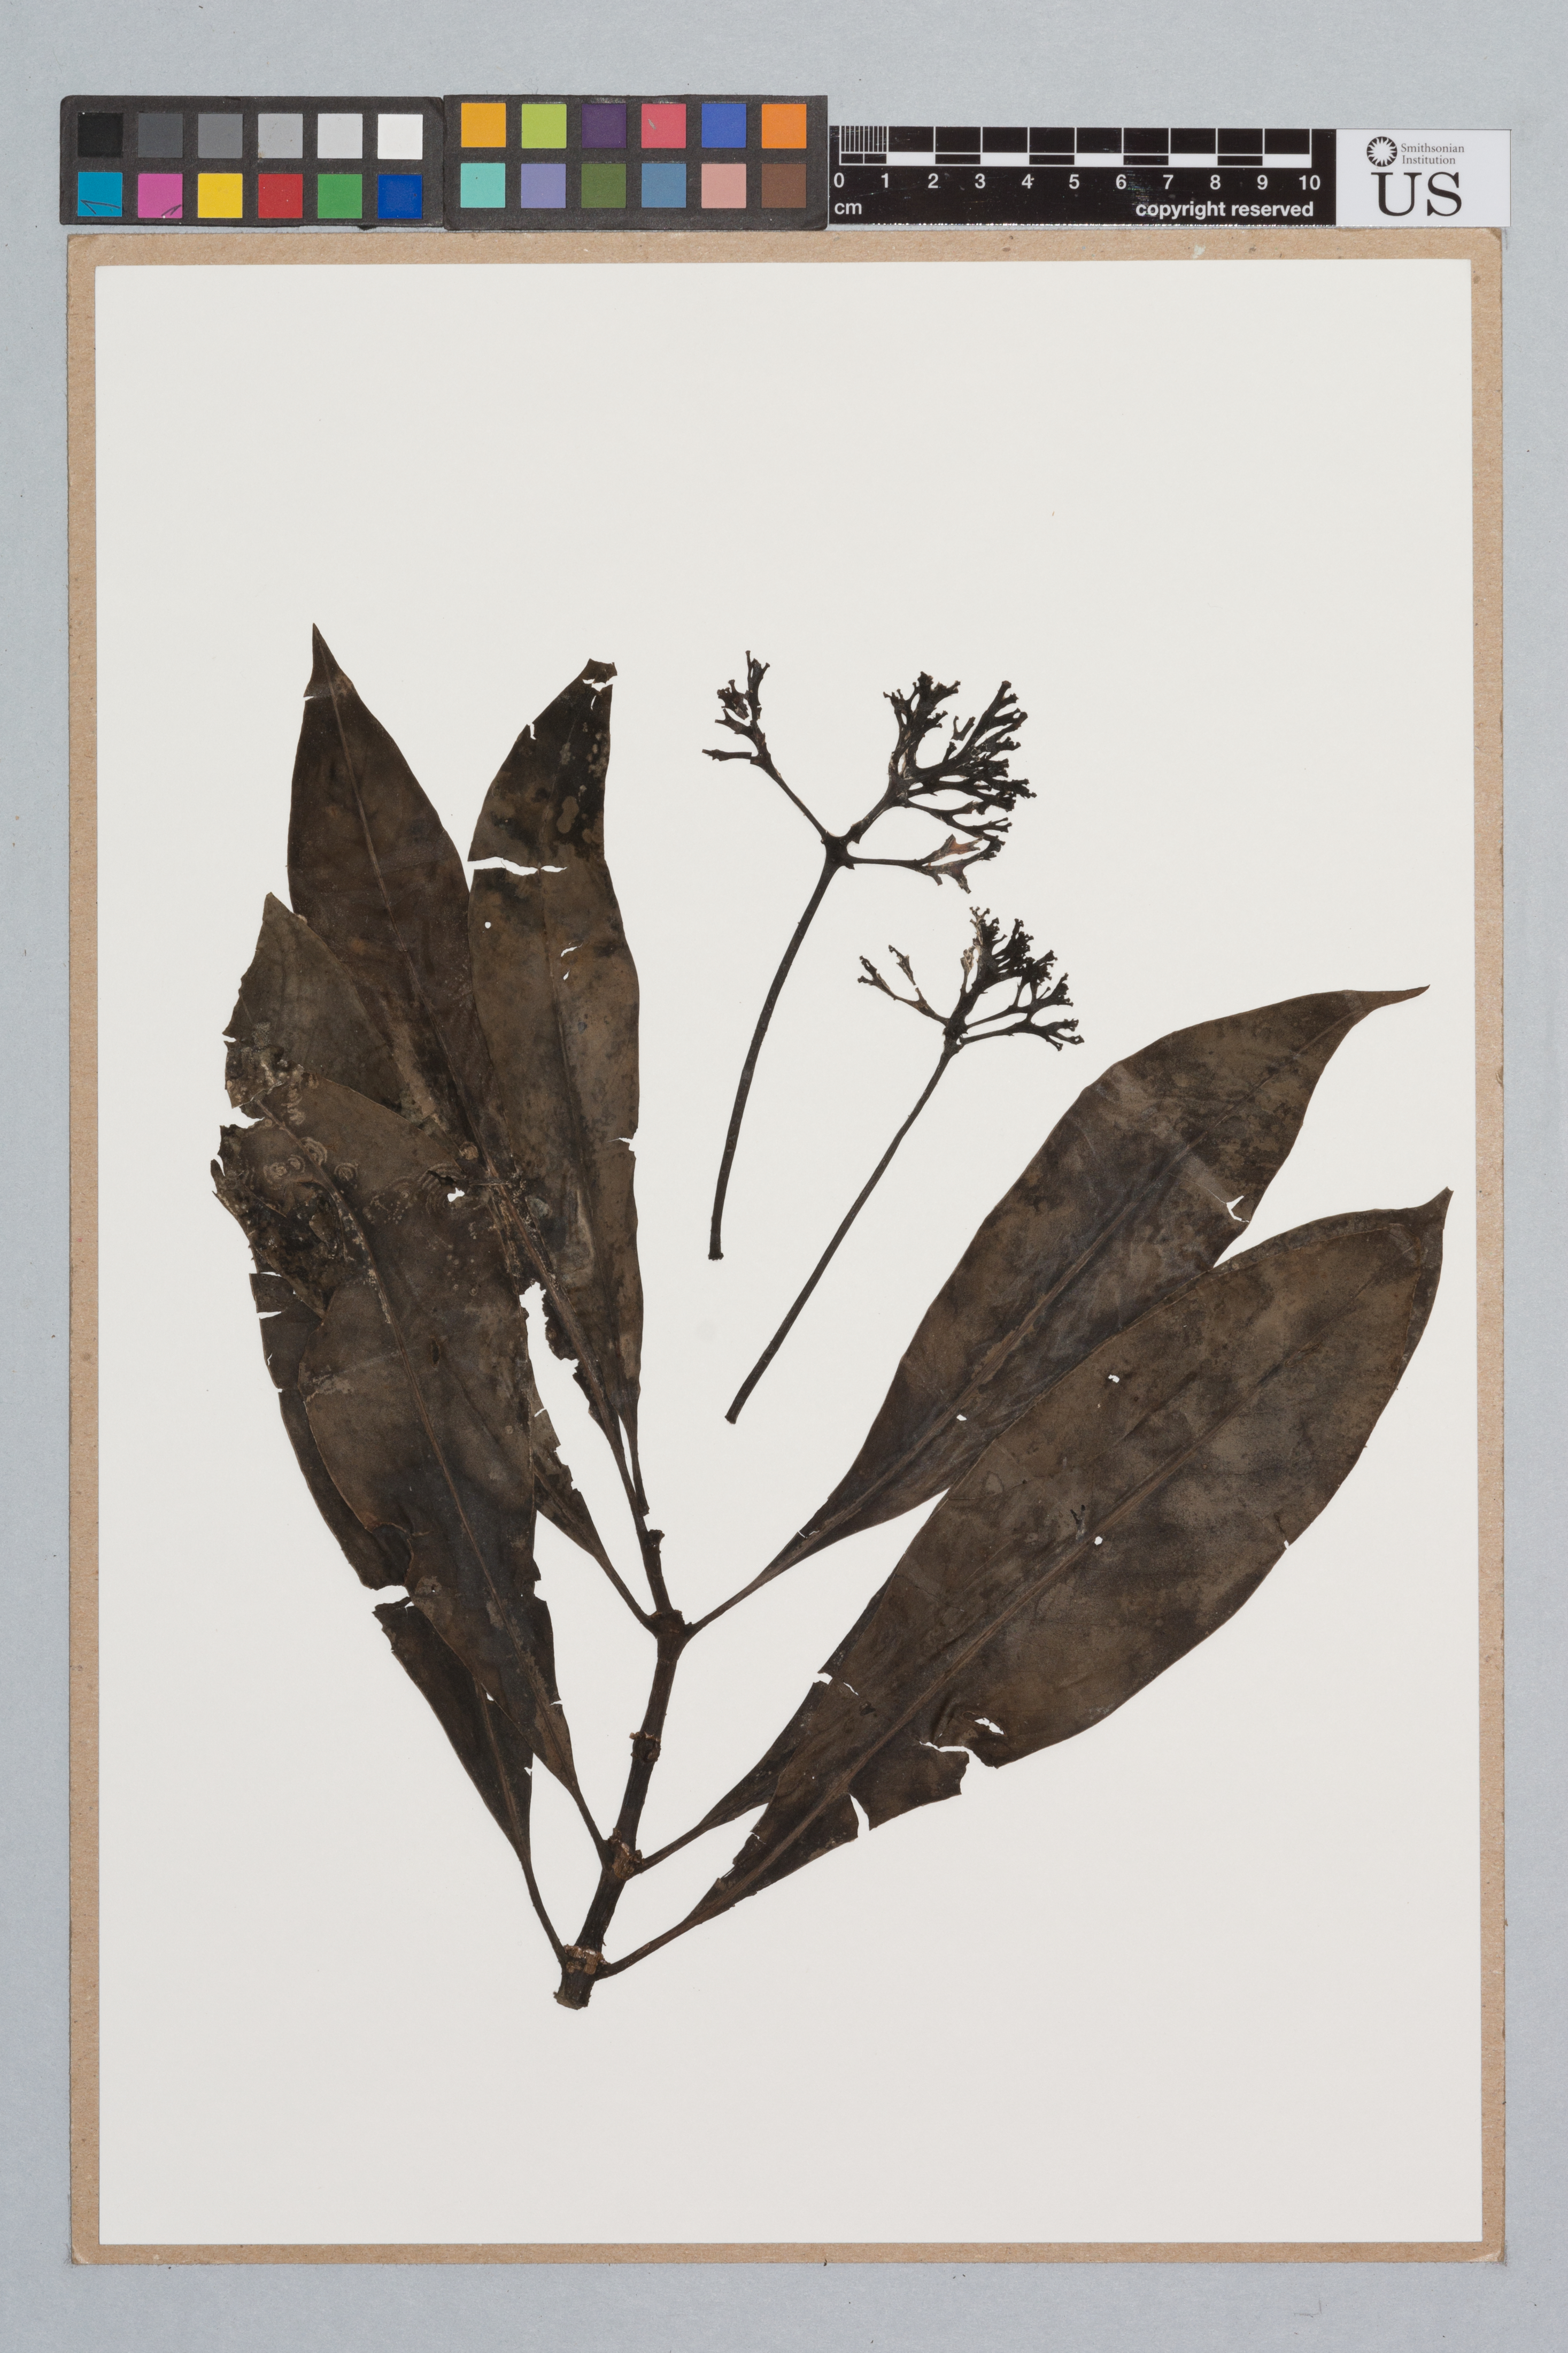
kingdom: Plantae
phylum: Tracheophyta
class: Magnoliopsida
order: Gentianales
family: Rubiaceae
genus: Psychotria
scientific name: Psychotria tapajozensis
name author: Standl.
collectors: R. Evans, H. Peckham & L. Lohmann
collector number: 3061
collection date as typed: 5-Jul-98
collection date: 1998-07-05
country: Suriname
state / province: Sipaliwini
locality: Tafelberg (Table Mountain), summit, SW rim of Arrrowhead Basin, ca. 3 km from Lisa Creek waterfall over W rim of the tepuí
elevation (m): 700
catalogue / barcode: US 3425148